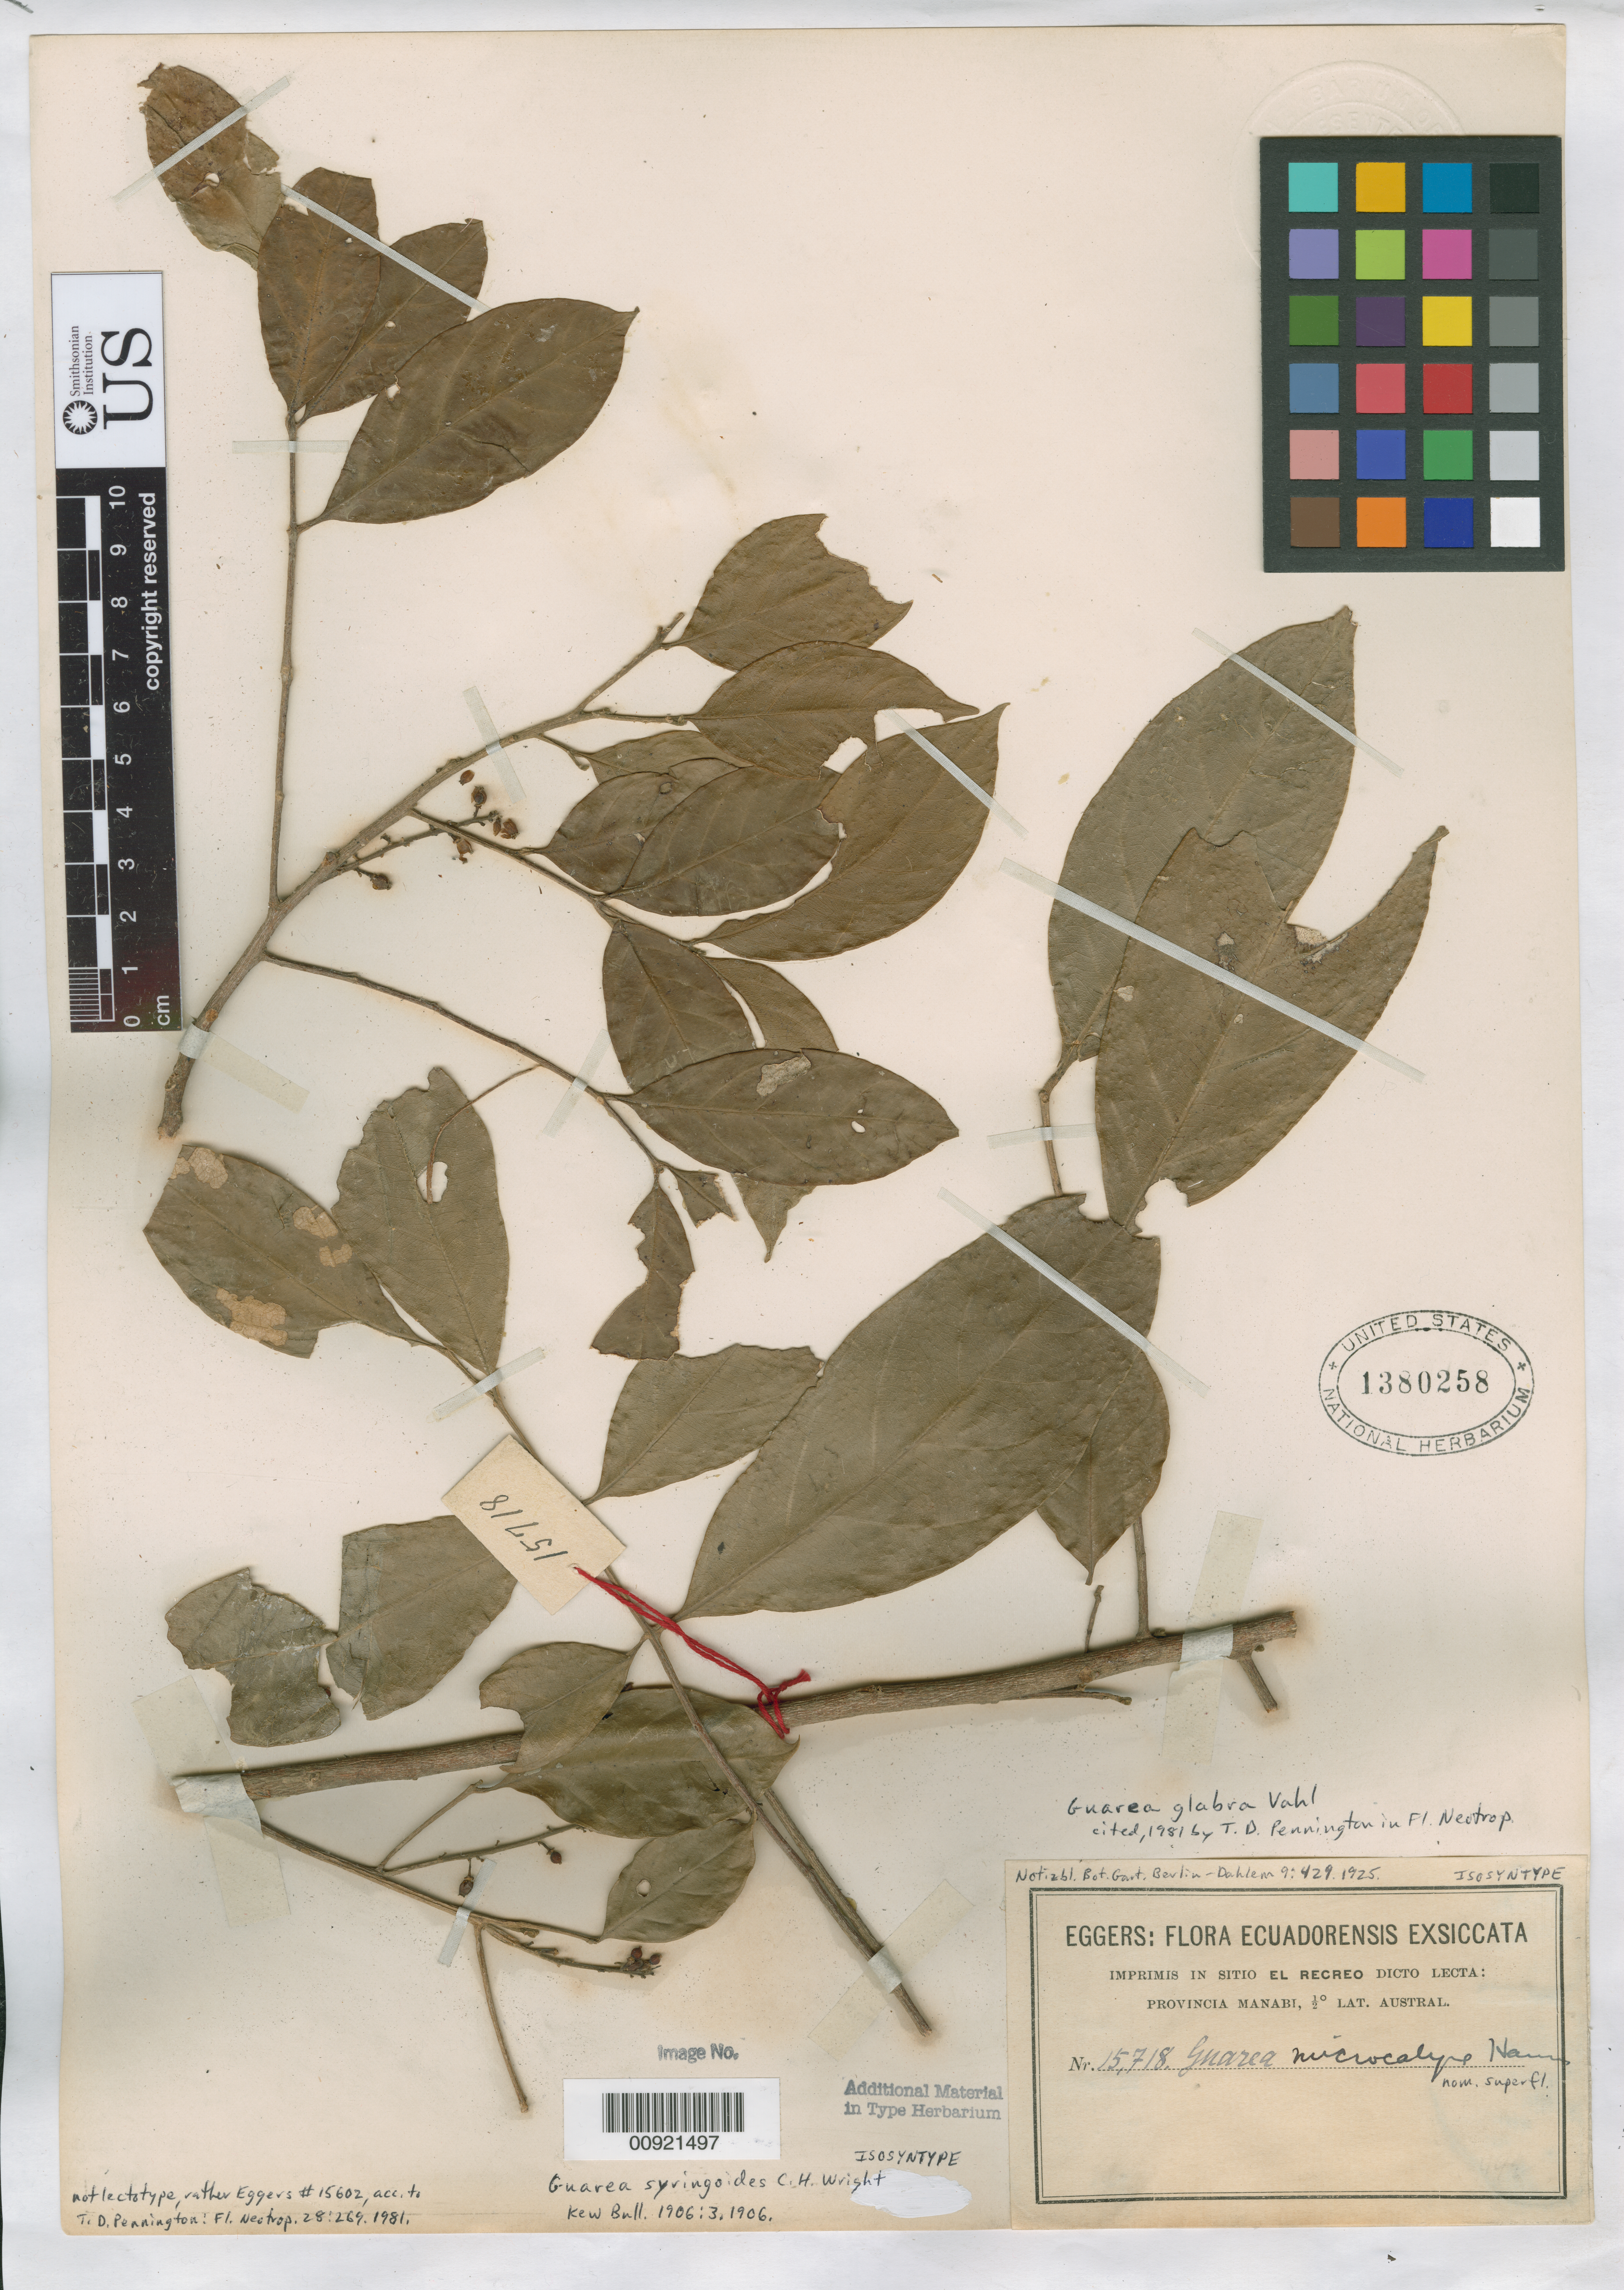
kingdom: Plantae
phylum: Tracheophyta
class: Magnoliopsida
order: Sapindales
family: Meliaceae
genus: Guarea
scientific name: Guarea syringoides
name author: C.H. Wright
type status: Isosyntype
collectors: H. F. A. von Eggers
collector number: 15,718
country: Ecuador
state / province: Manabí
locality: El Recreo.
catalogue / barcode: US 1380258